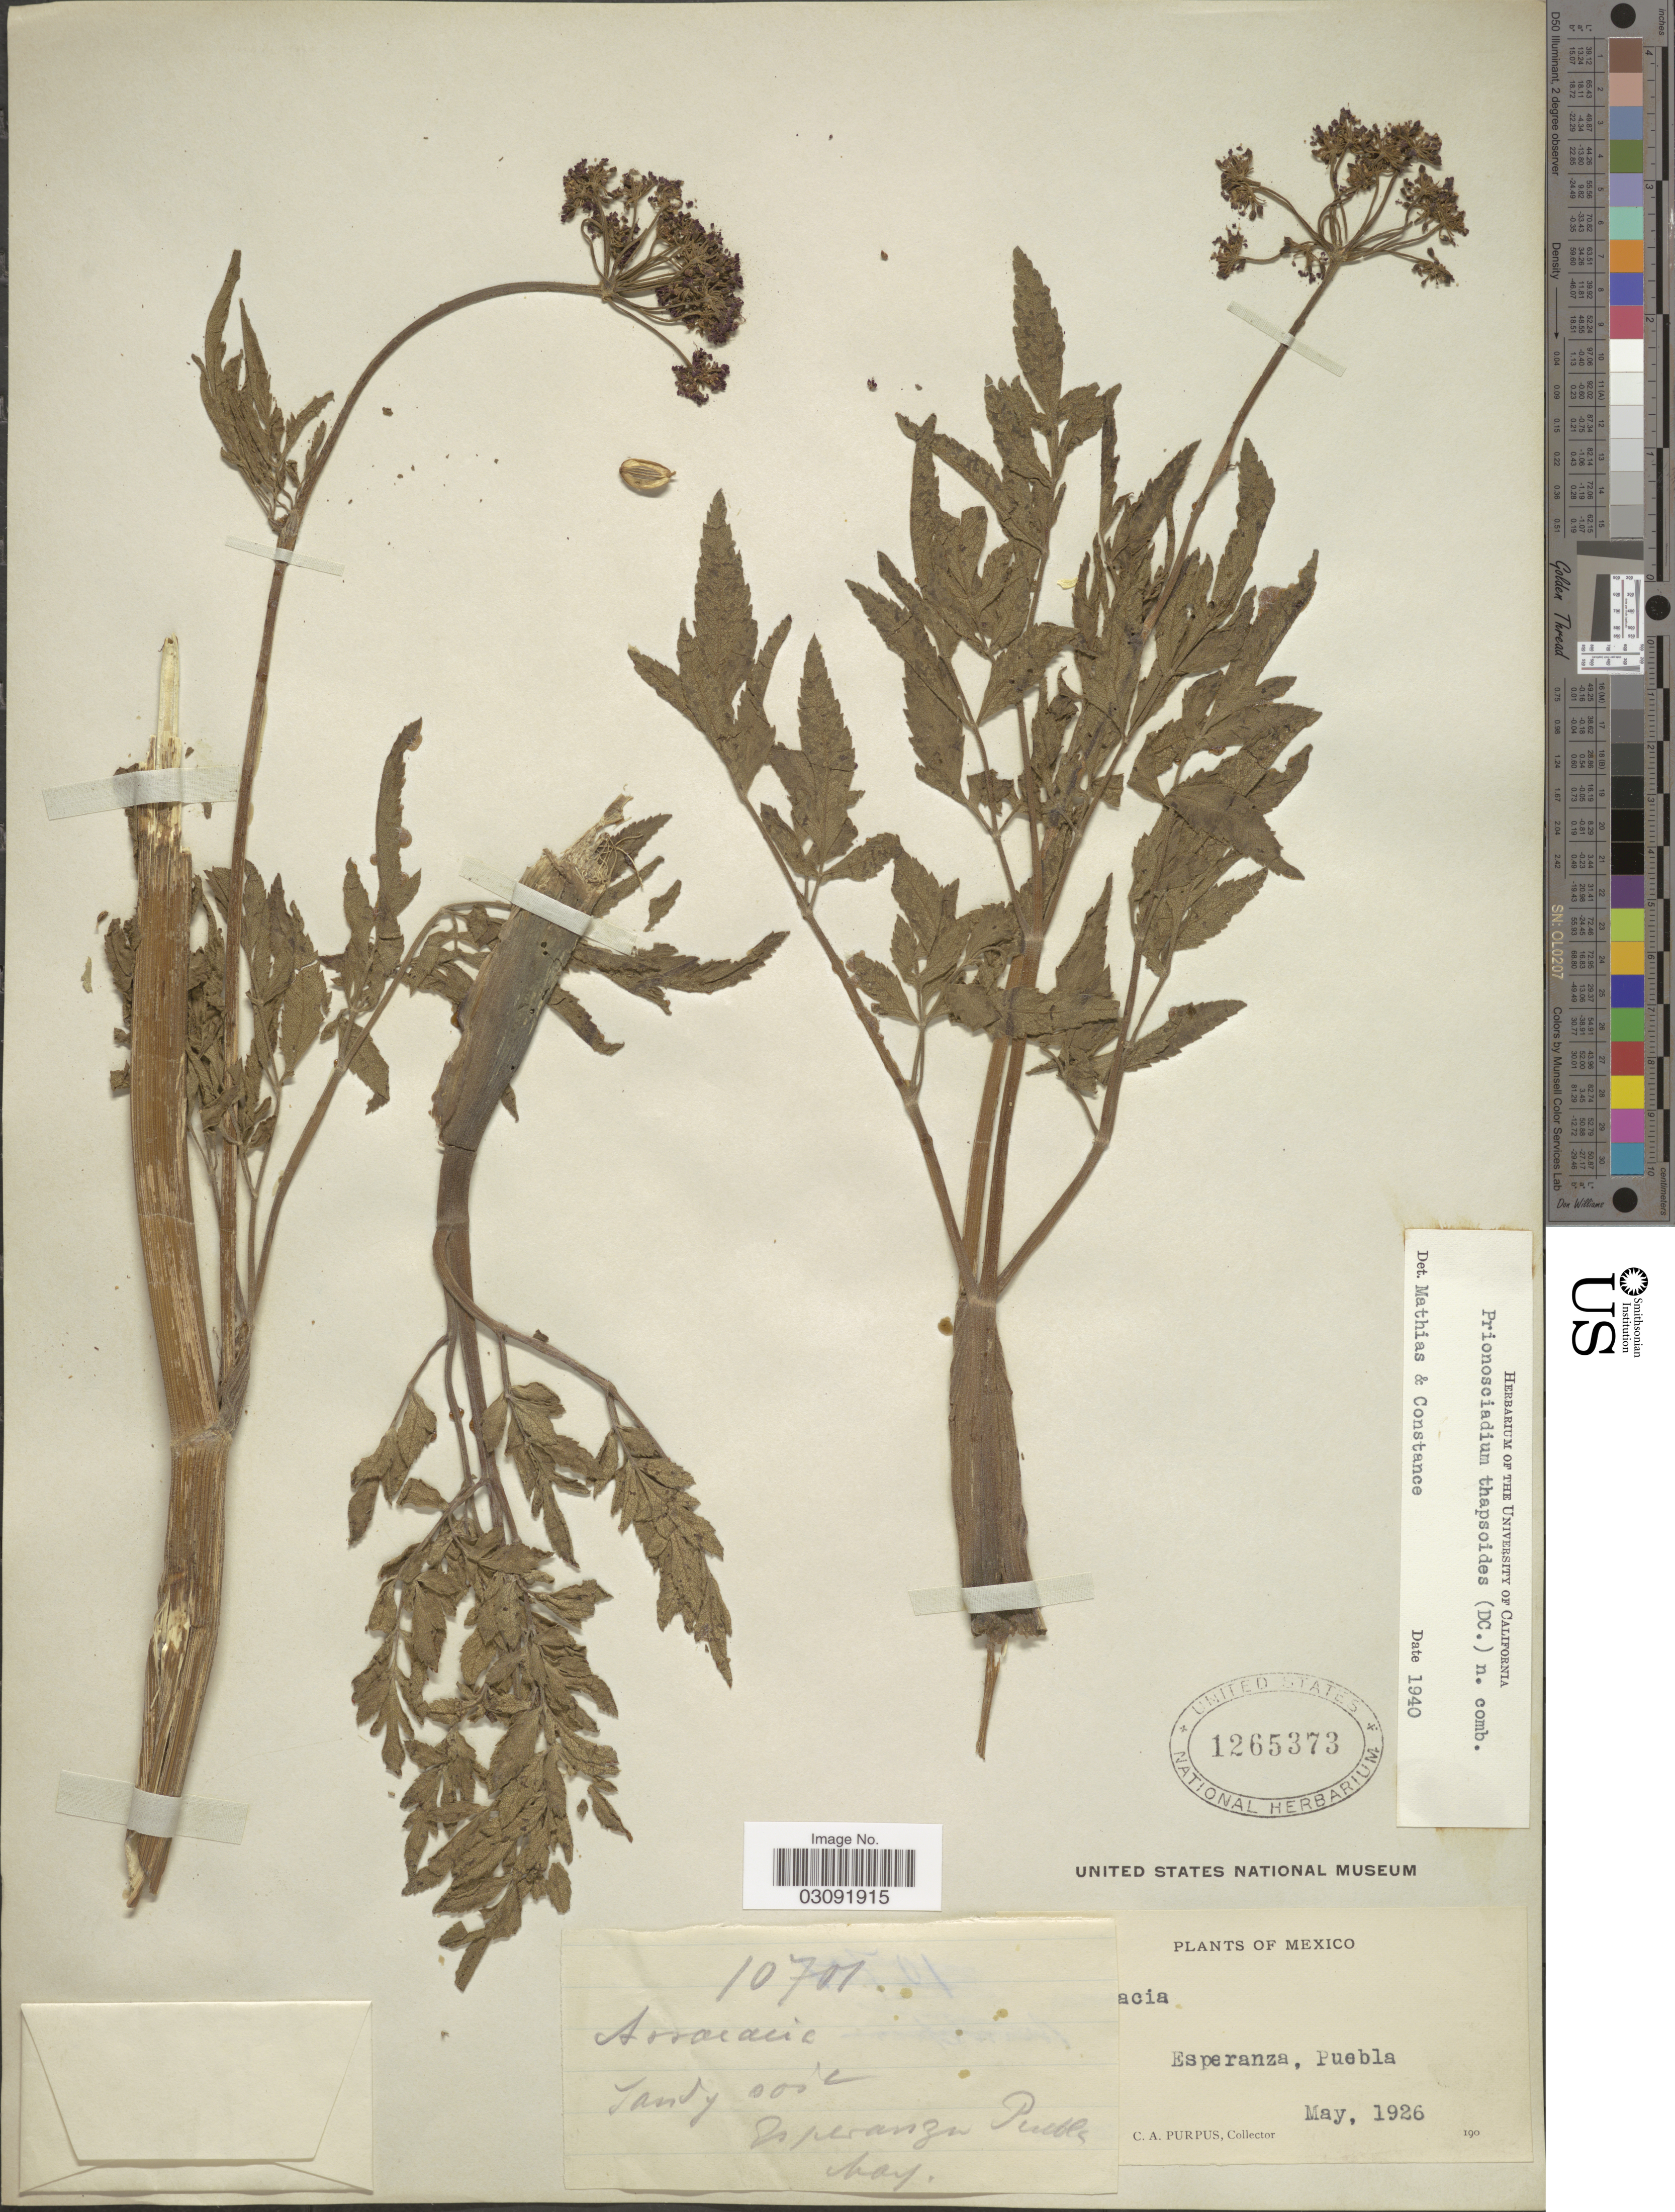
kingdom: Plantae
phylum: Tracheophyta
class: Magnoliopsida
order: Apiales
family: Apiaceae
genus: Prionosciadium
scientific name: Prionosciadium thapsoides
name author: (DC.)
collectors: C. A. Purpus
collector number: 10701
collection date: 1926-05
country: Mexico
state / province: Puebla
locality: Esperanza.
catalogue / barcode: US 1265373